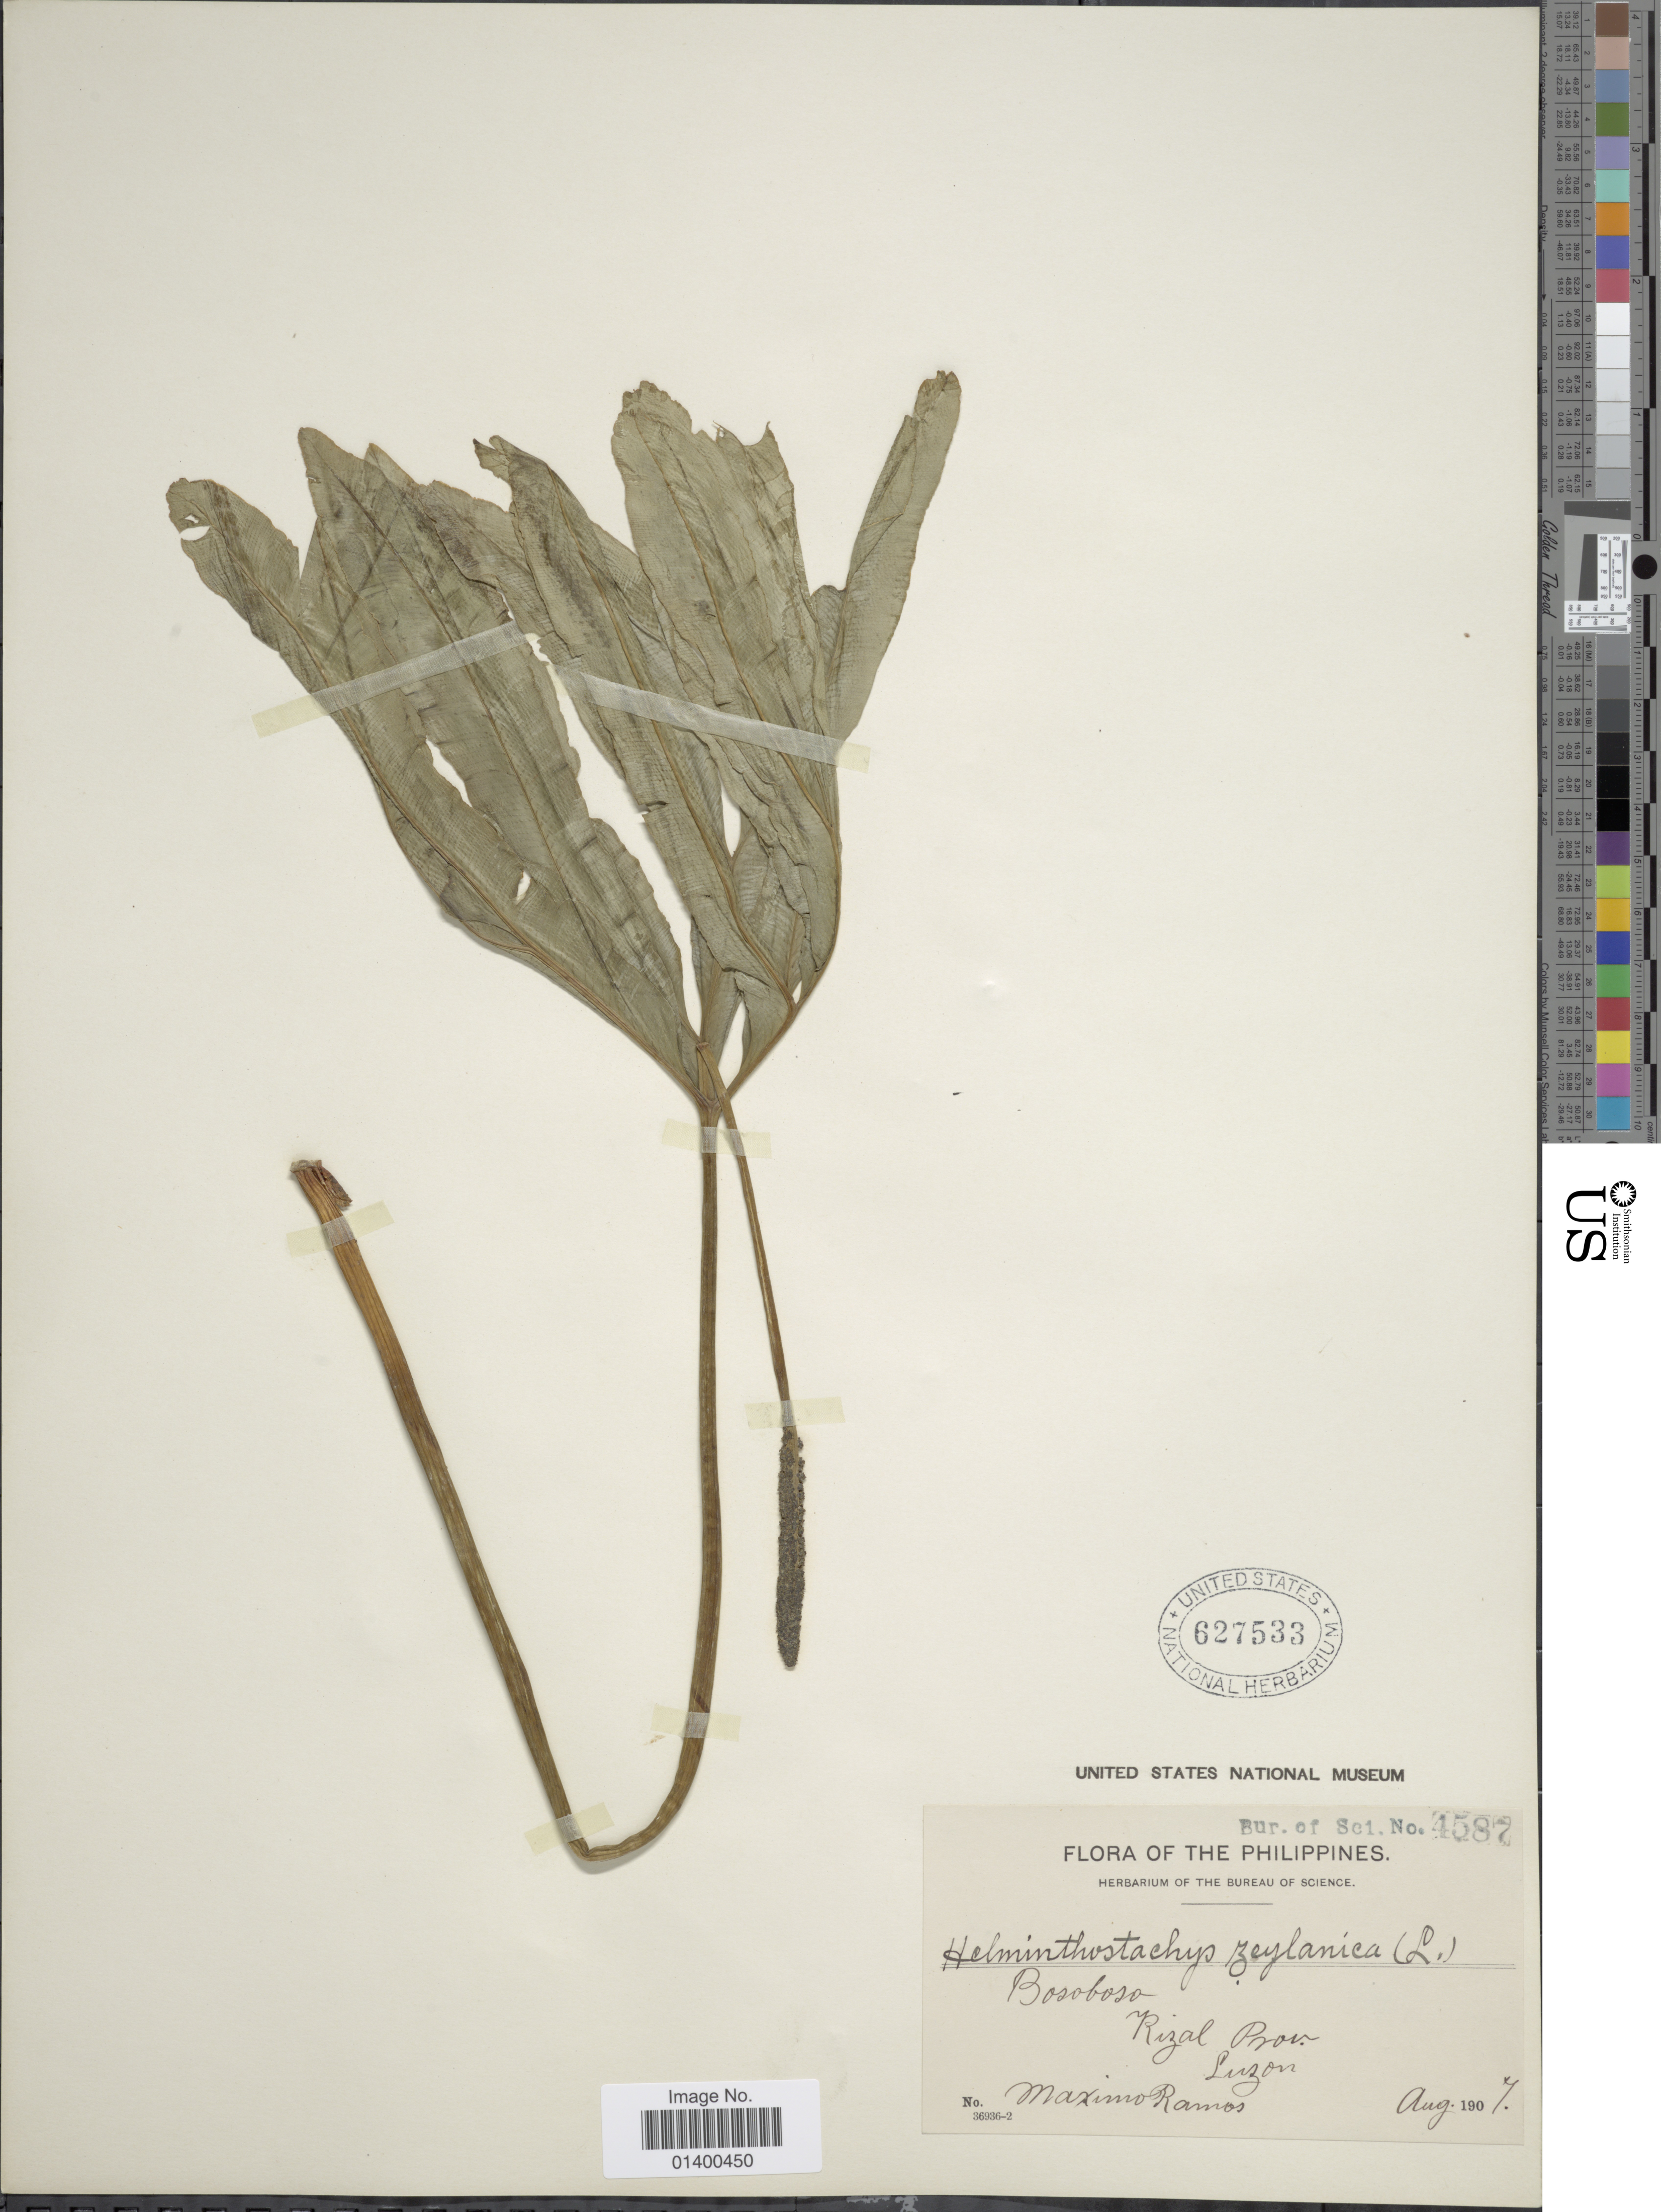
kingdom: Plantae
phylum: Tracheophyta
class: Polypodiopsida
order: Ophioglossales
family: Ophioglossaceae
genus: Helminthostachys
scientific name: Helminthostachys zeylanica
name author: (L.) Hook.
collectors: M. Ramos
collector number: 4587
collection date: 1907-08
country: Philippines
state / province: Central Luzon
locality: Bosoboso, Rizal Prov, Luzon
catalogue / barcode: US 627533